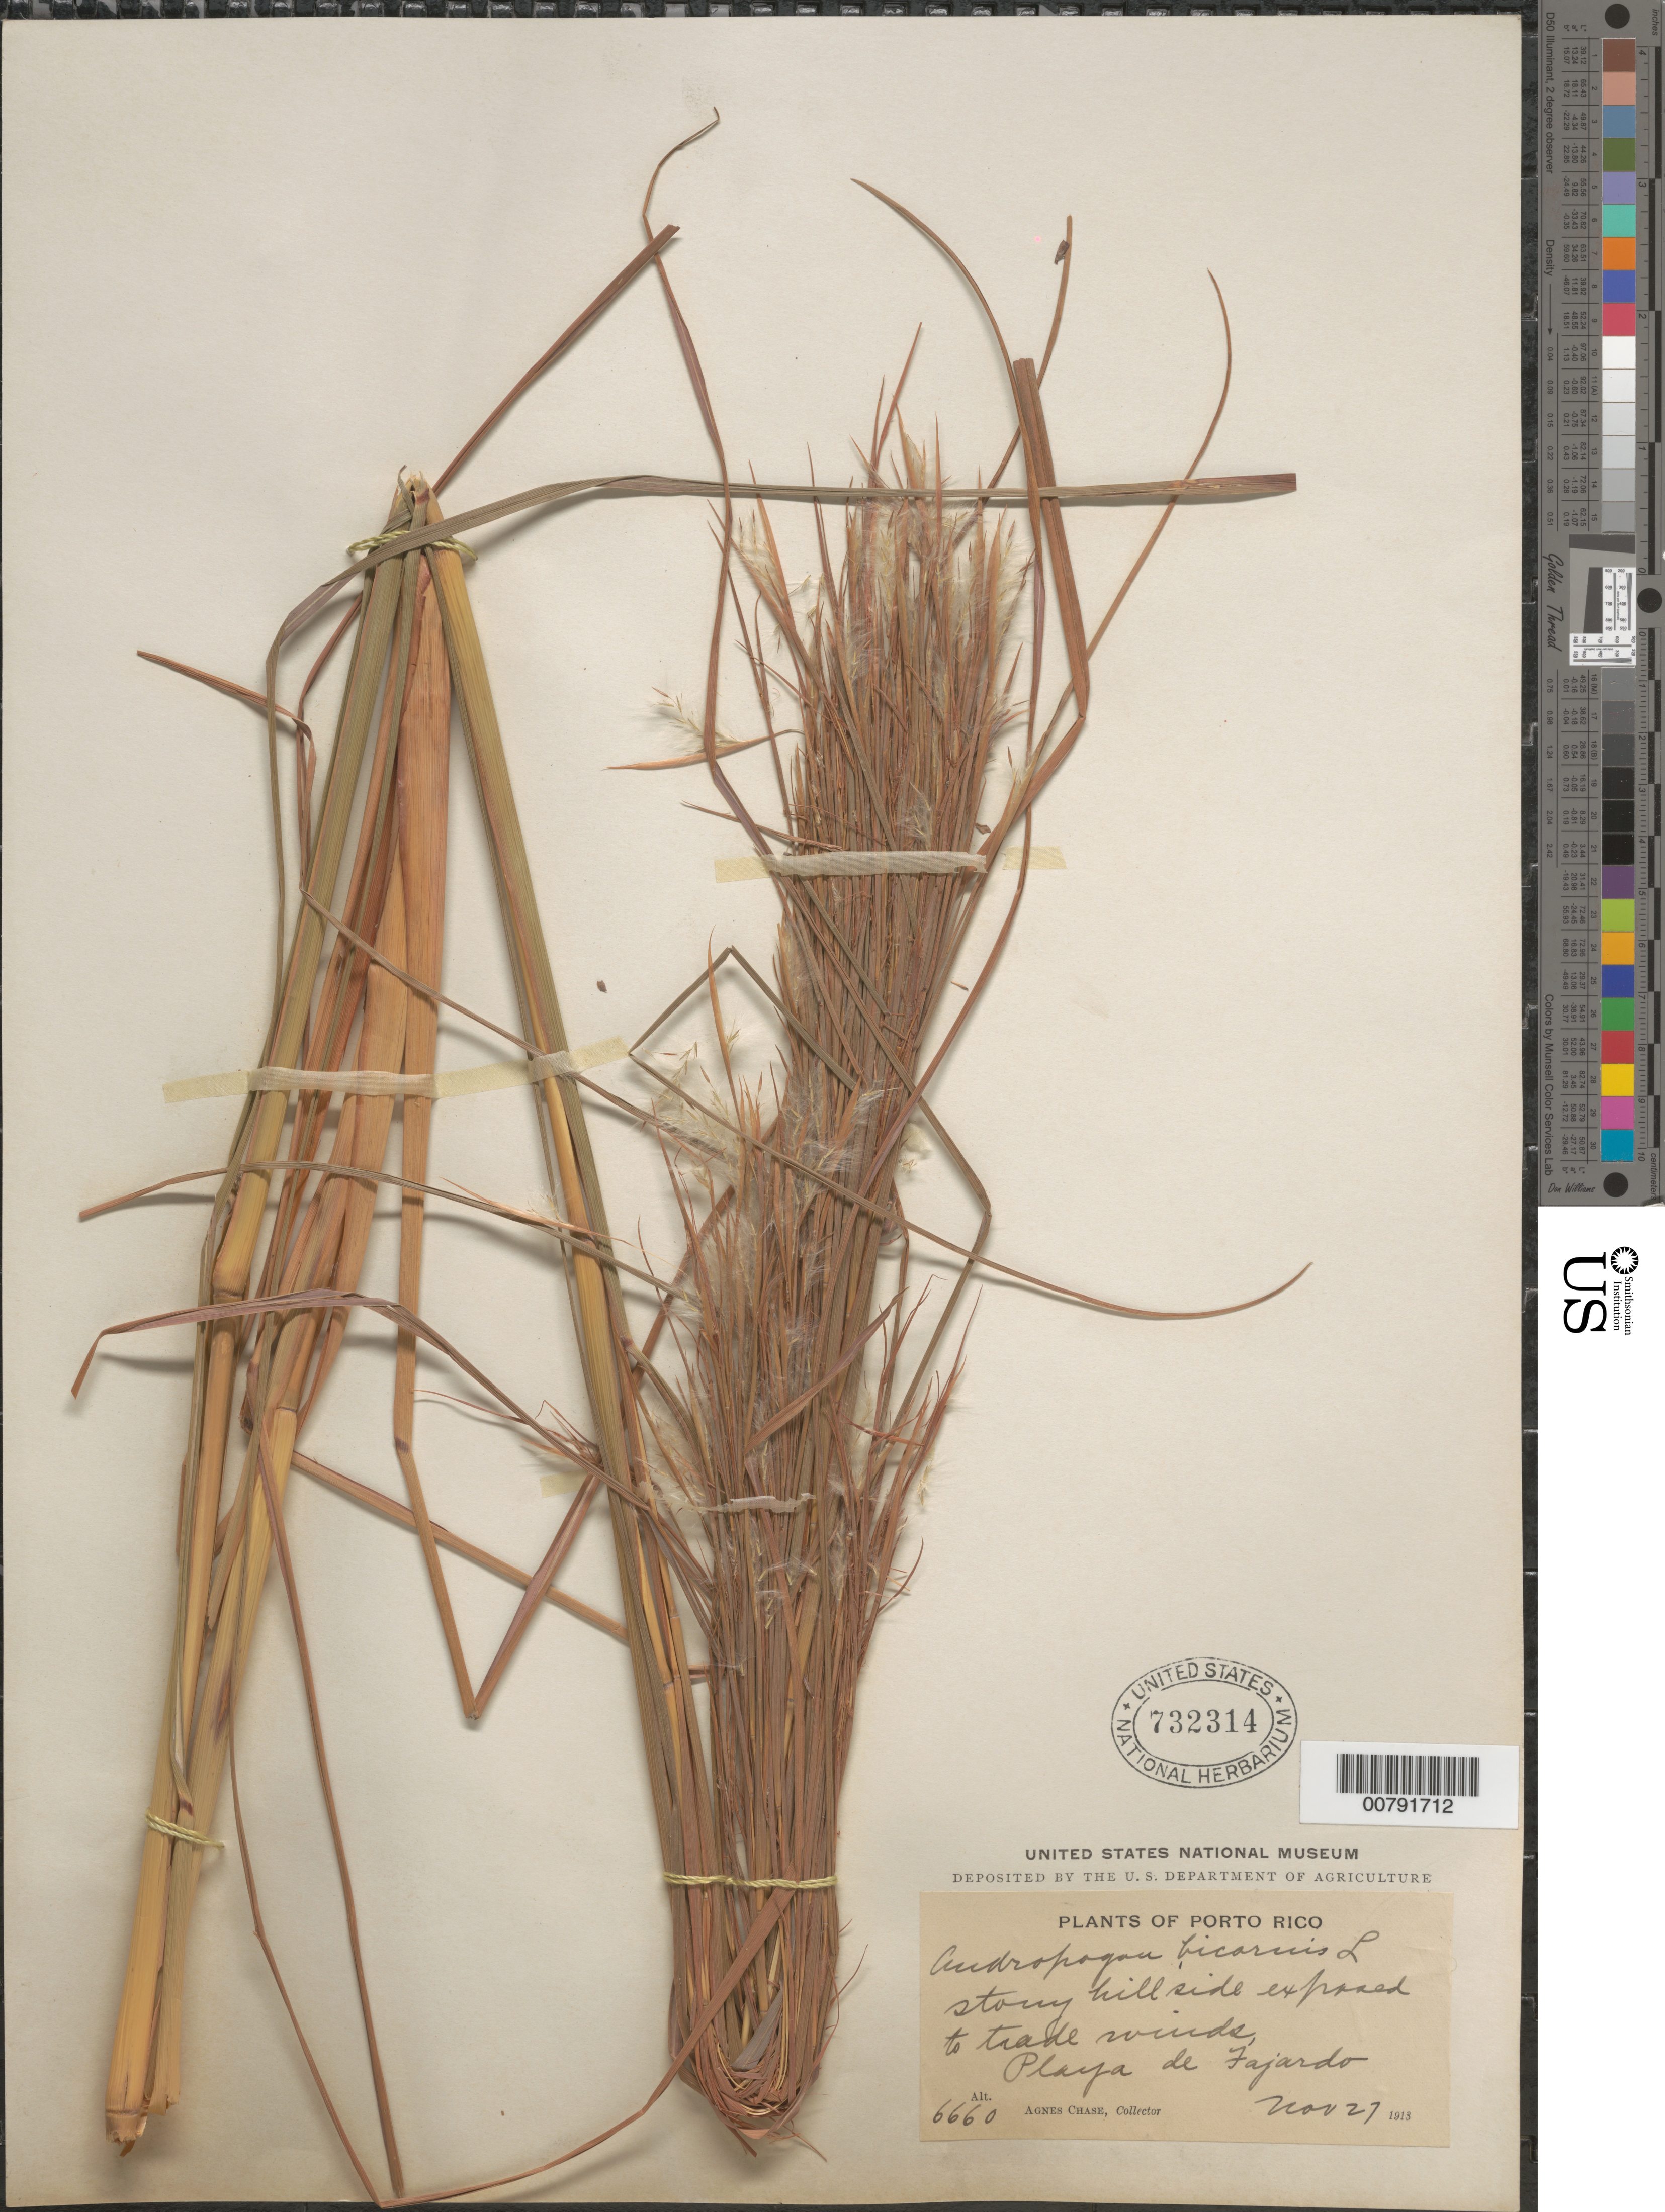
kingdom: Plantae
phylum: Tracheophyta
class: Liliopsida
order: Poales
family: Poaceae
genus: Andropogon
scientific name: Andropogon bicornis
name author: L.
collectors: A. Chase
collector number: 6660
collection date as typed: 27 Nov 1913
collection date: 1913-11-27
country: Puerto Rico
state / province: Fajardo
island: Puerto Rico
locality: Playa de Fajardo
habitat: Stony hillside exposed to trade winds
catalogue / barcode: US 732314